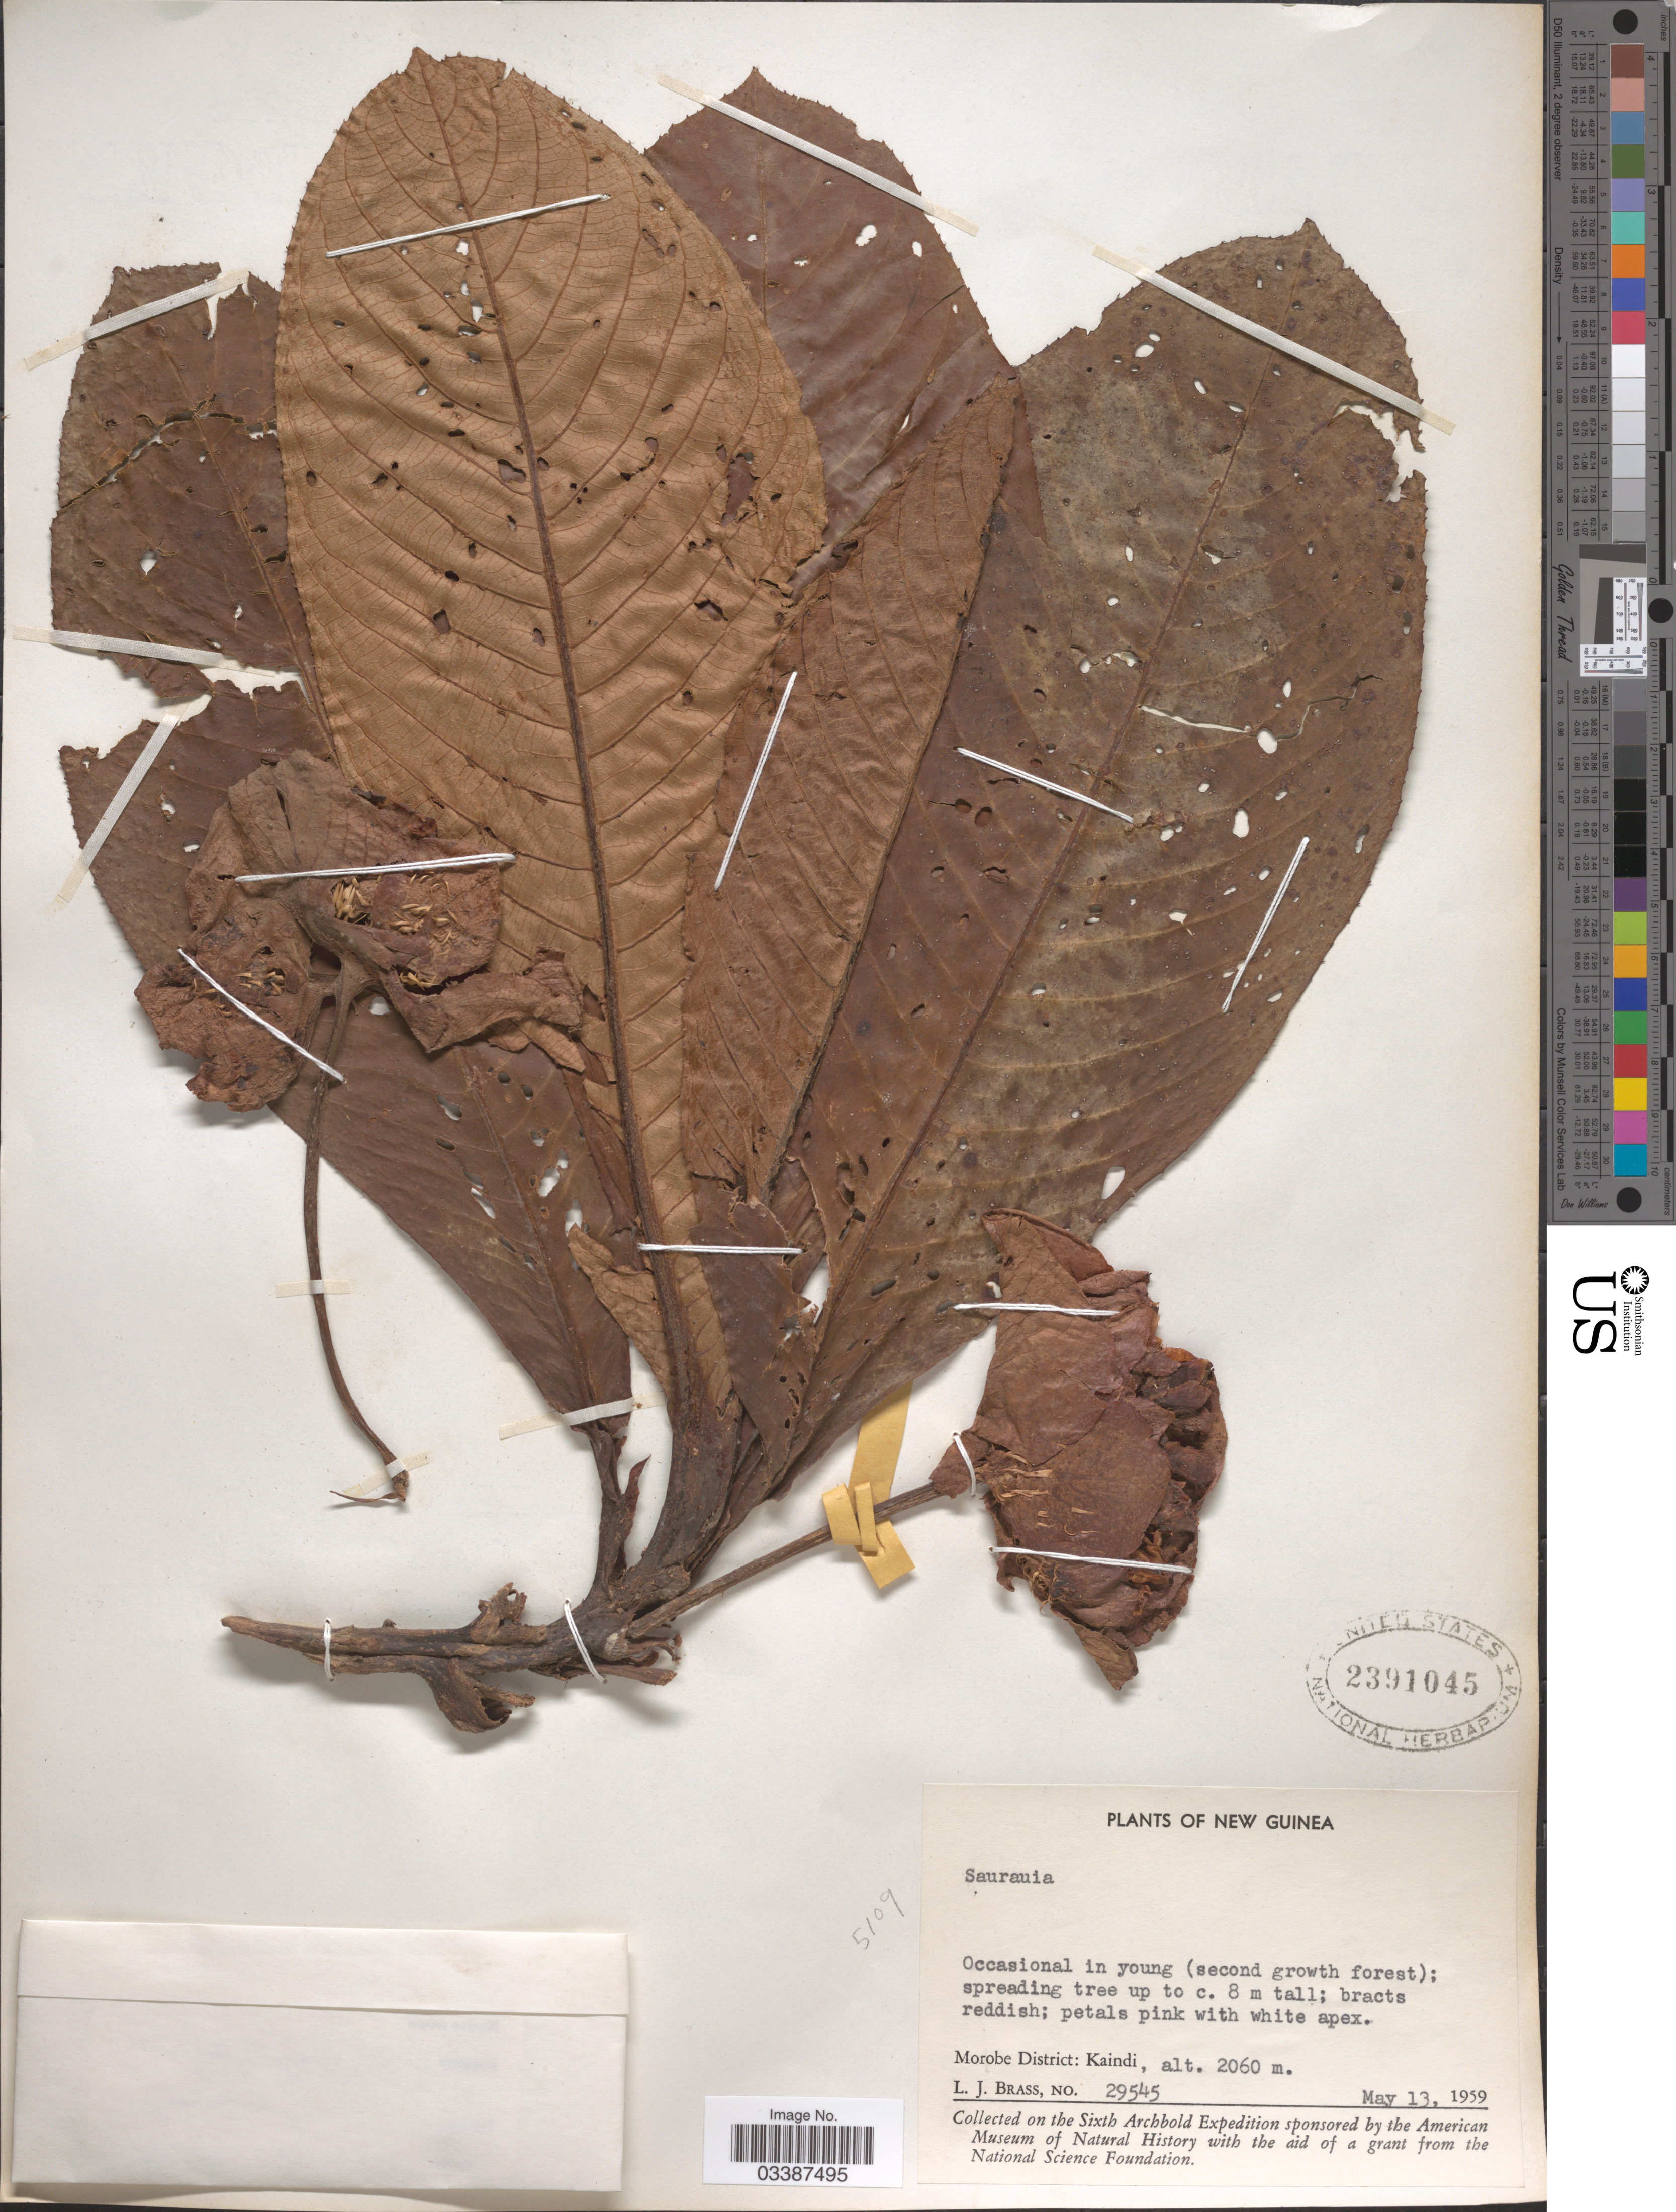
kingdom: Plantae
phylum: Tracheophyta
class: Magnoliopsida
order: Ericales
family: Actinidiaceae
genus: Saurauia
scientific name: Saurauia sp.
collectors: L. J. Brass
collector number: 29545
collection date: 1959-05-13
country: Papua New Guinea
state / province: Morobe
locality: New Guinea. Morobe District: Kaindi.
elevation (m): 2060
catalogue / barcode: US 2391045